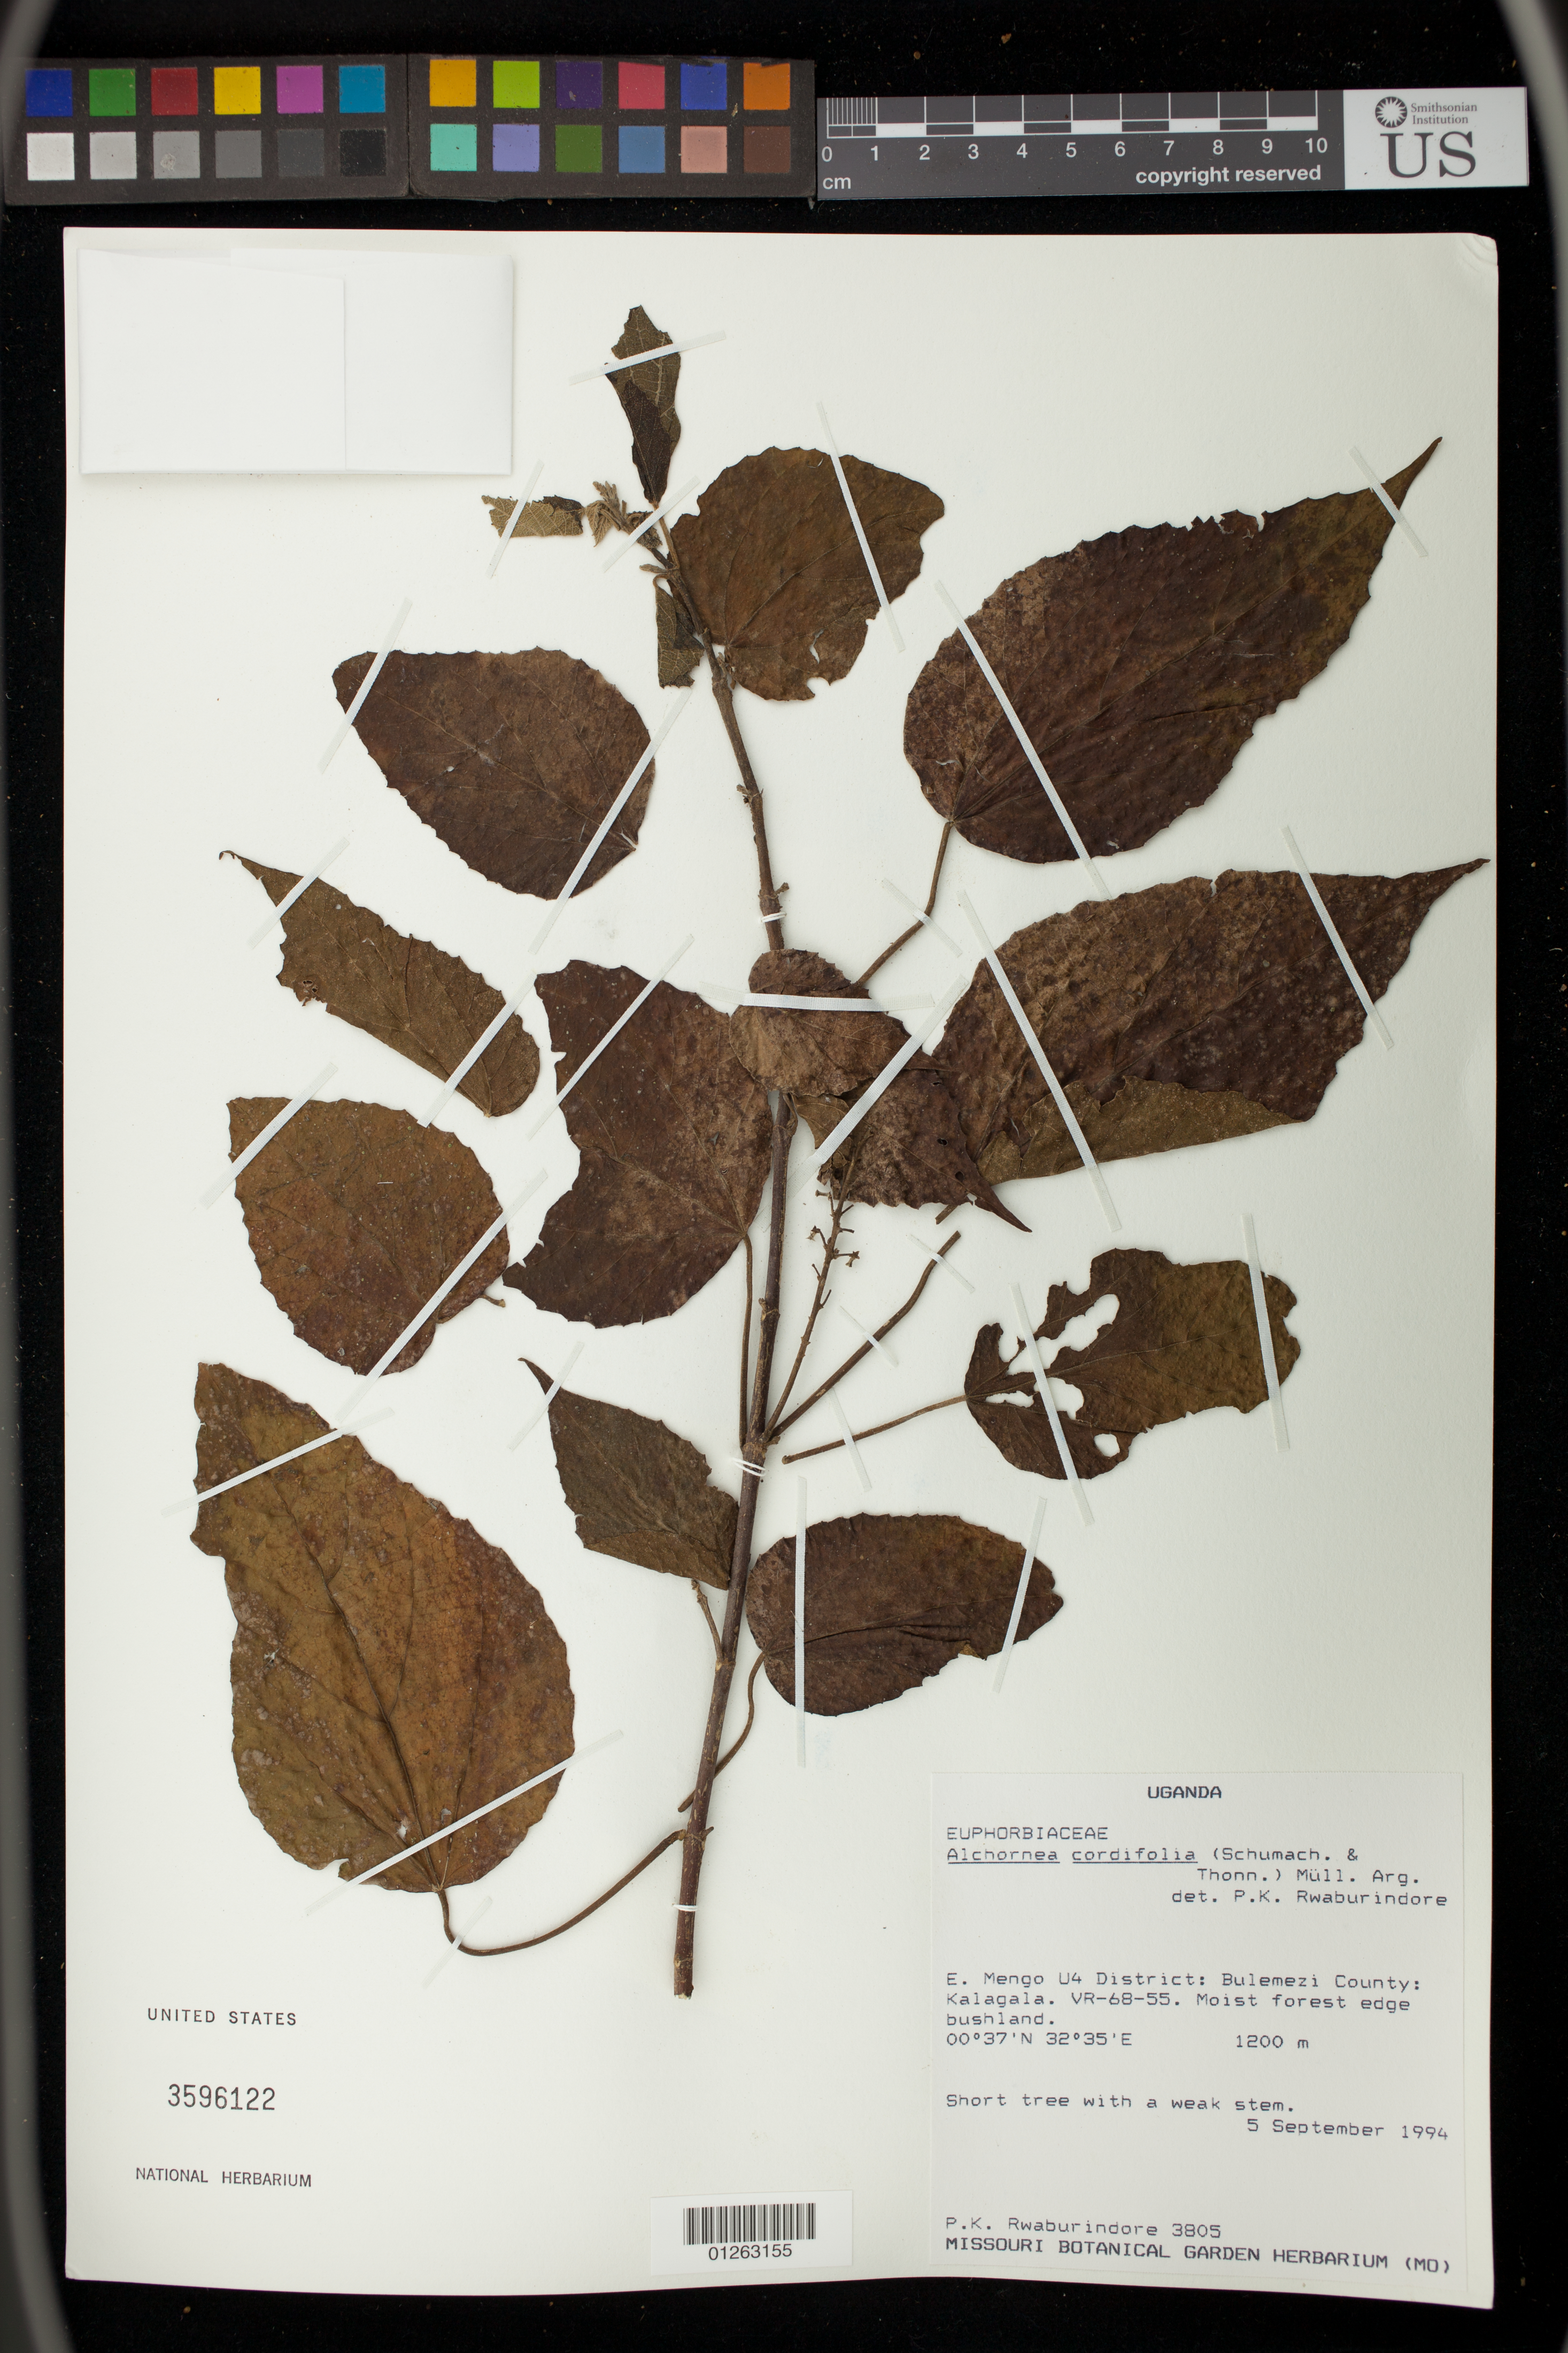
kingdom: Plantae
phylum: Tracheophyta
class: Magnoliopsida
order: Malpighiales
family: Euphorbiaceae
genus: Alchornea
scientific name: Alchornea cordifolia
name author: (Schumach. & Thonn.) Müll. Arg.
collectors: P. Rwaburindore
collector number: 3805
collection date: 1994-09-05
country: Uganda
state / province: Central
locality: E. Mengo U4 District: Bulemezi County: Kalagala. VR-68-55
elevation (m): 1200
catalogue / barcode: US 3596122